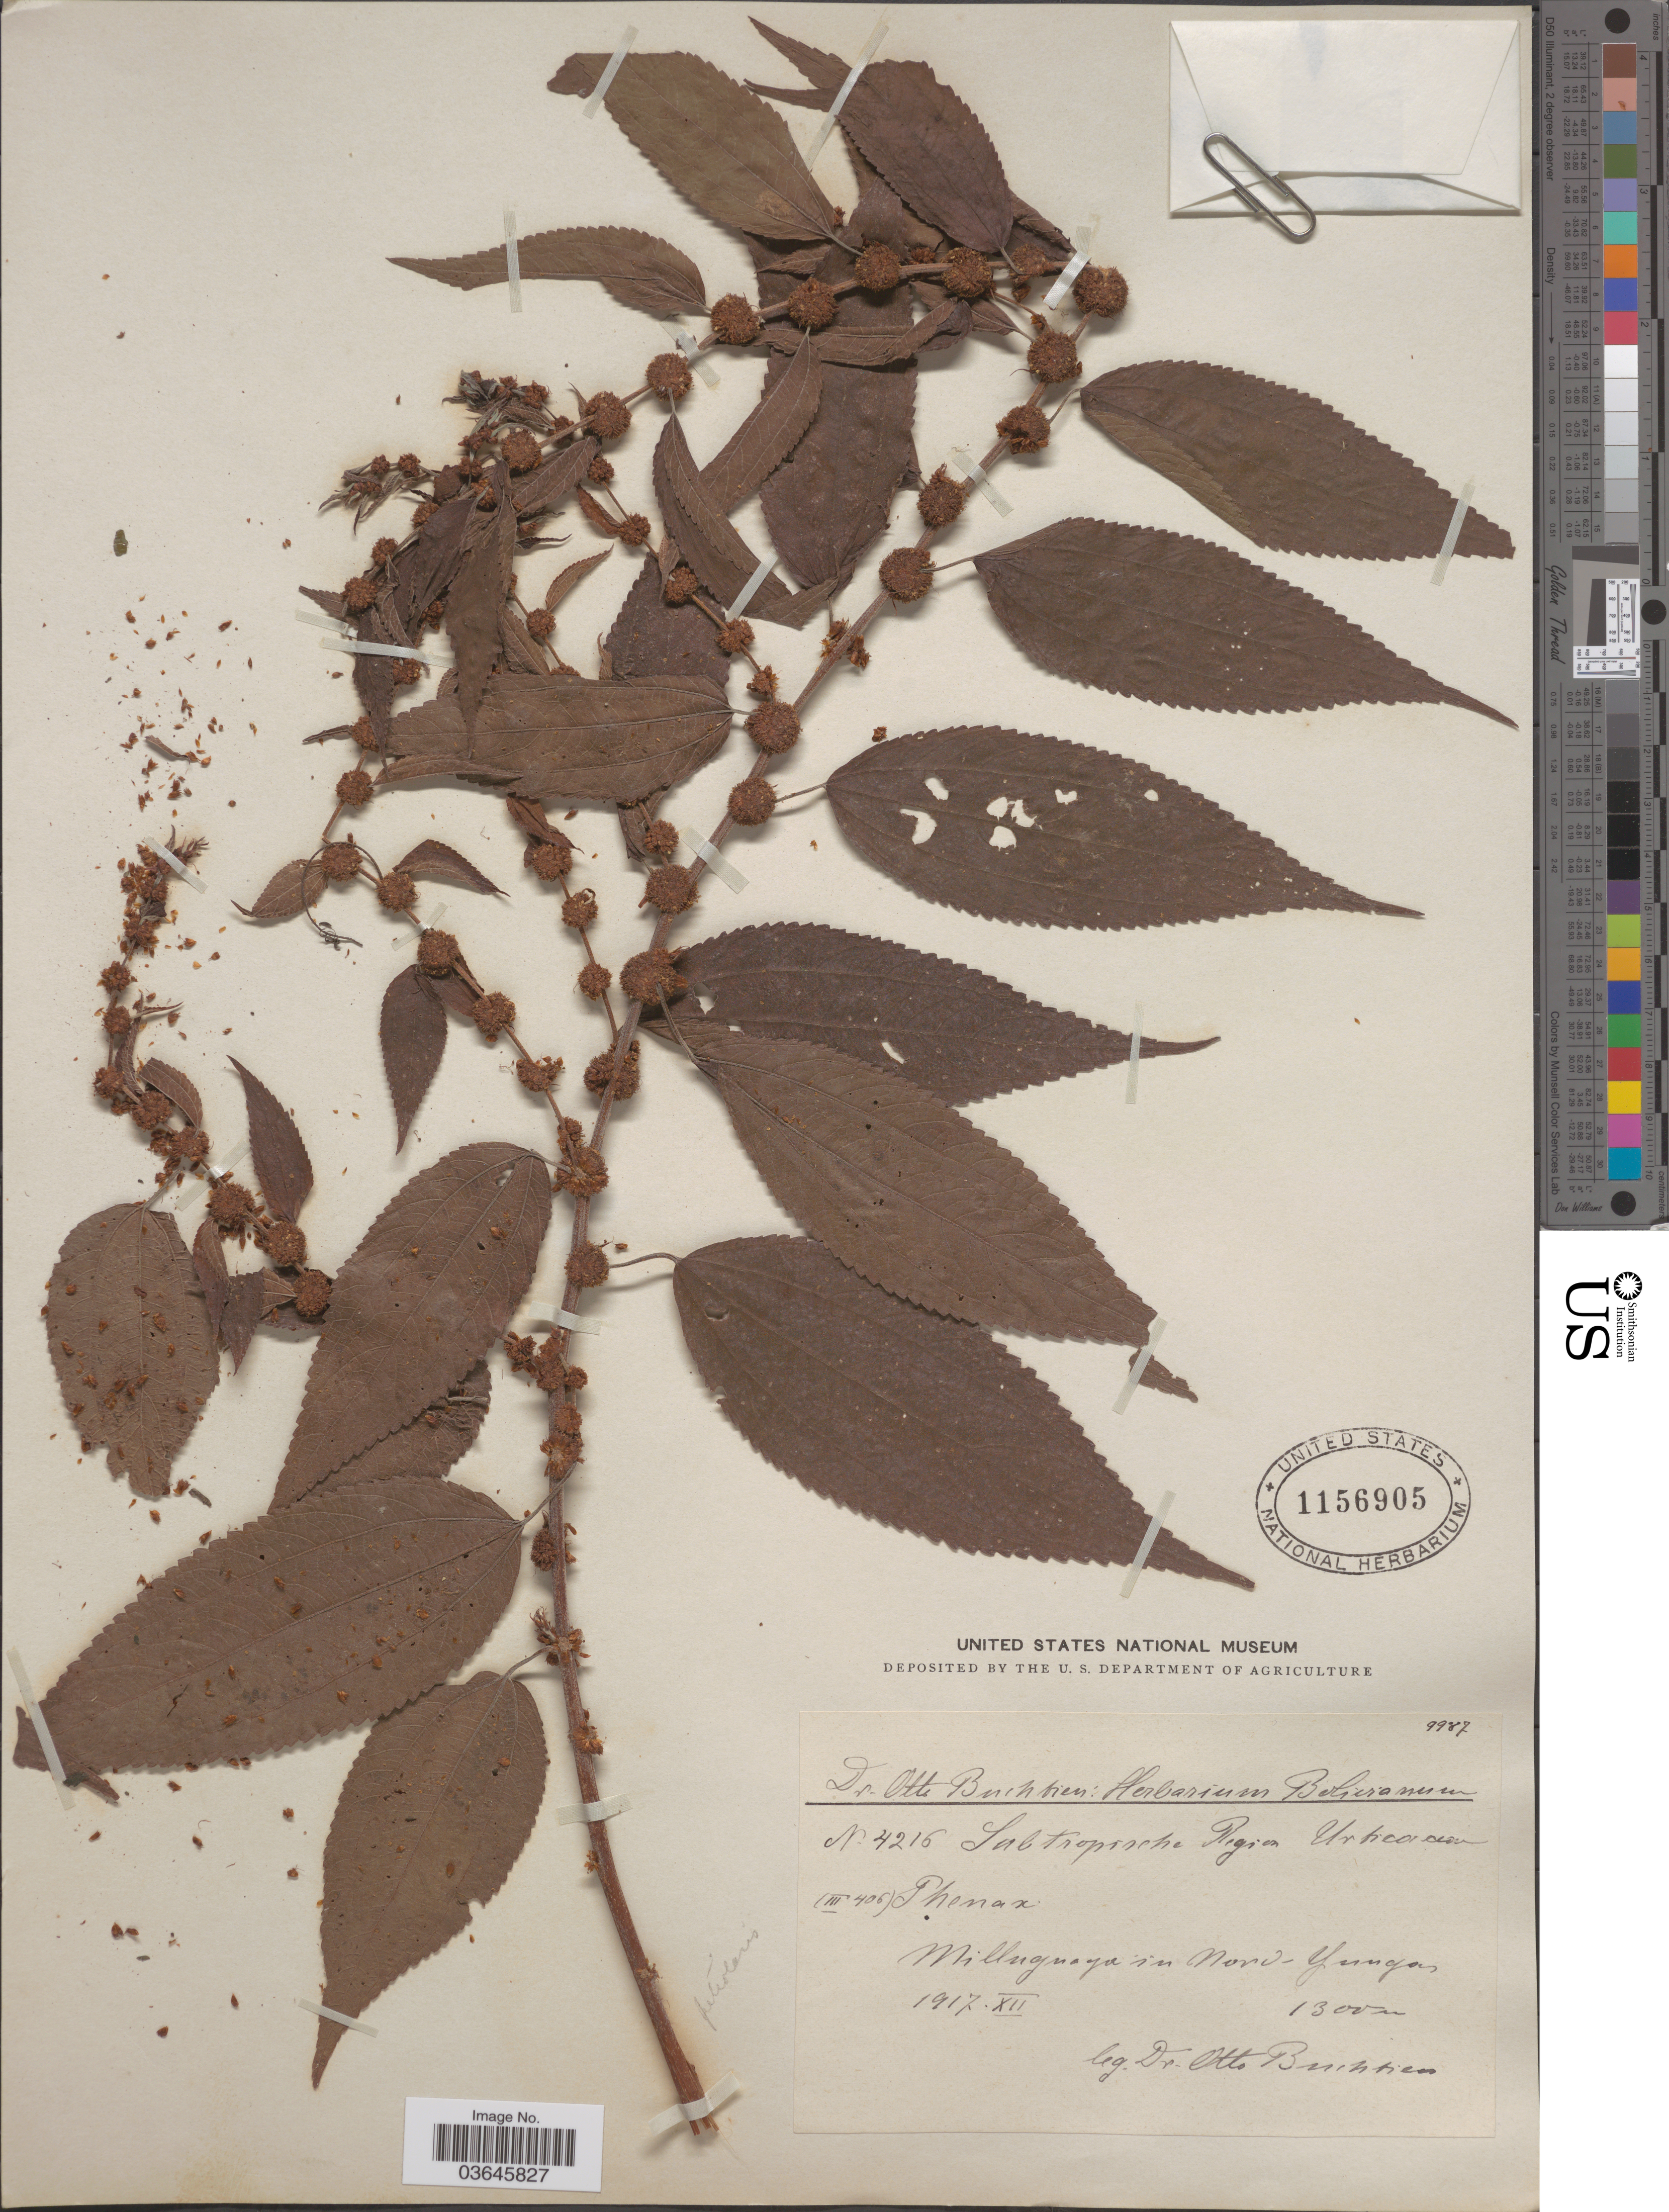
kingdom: Plantae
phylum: Tracheophyta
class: Magnoliopsida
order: Rosales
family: Urticaceae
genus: Phenax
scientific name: Phenax petiolaris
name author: Wedd.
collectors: O. Buchtien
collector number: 4216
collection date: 1917-12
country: Bolivia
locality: Milluguaya in Nord- Yungas.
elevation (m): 1300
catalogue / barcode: US 1156905